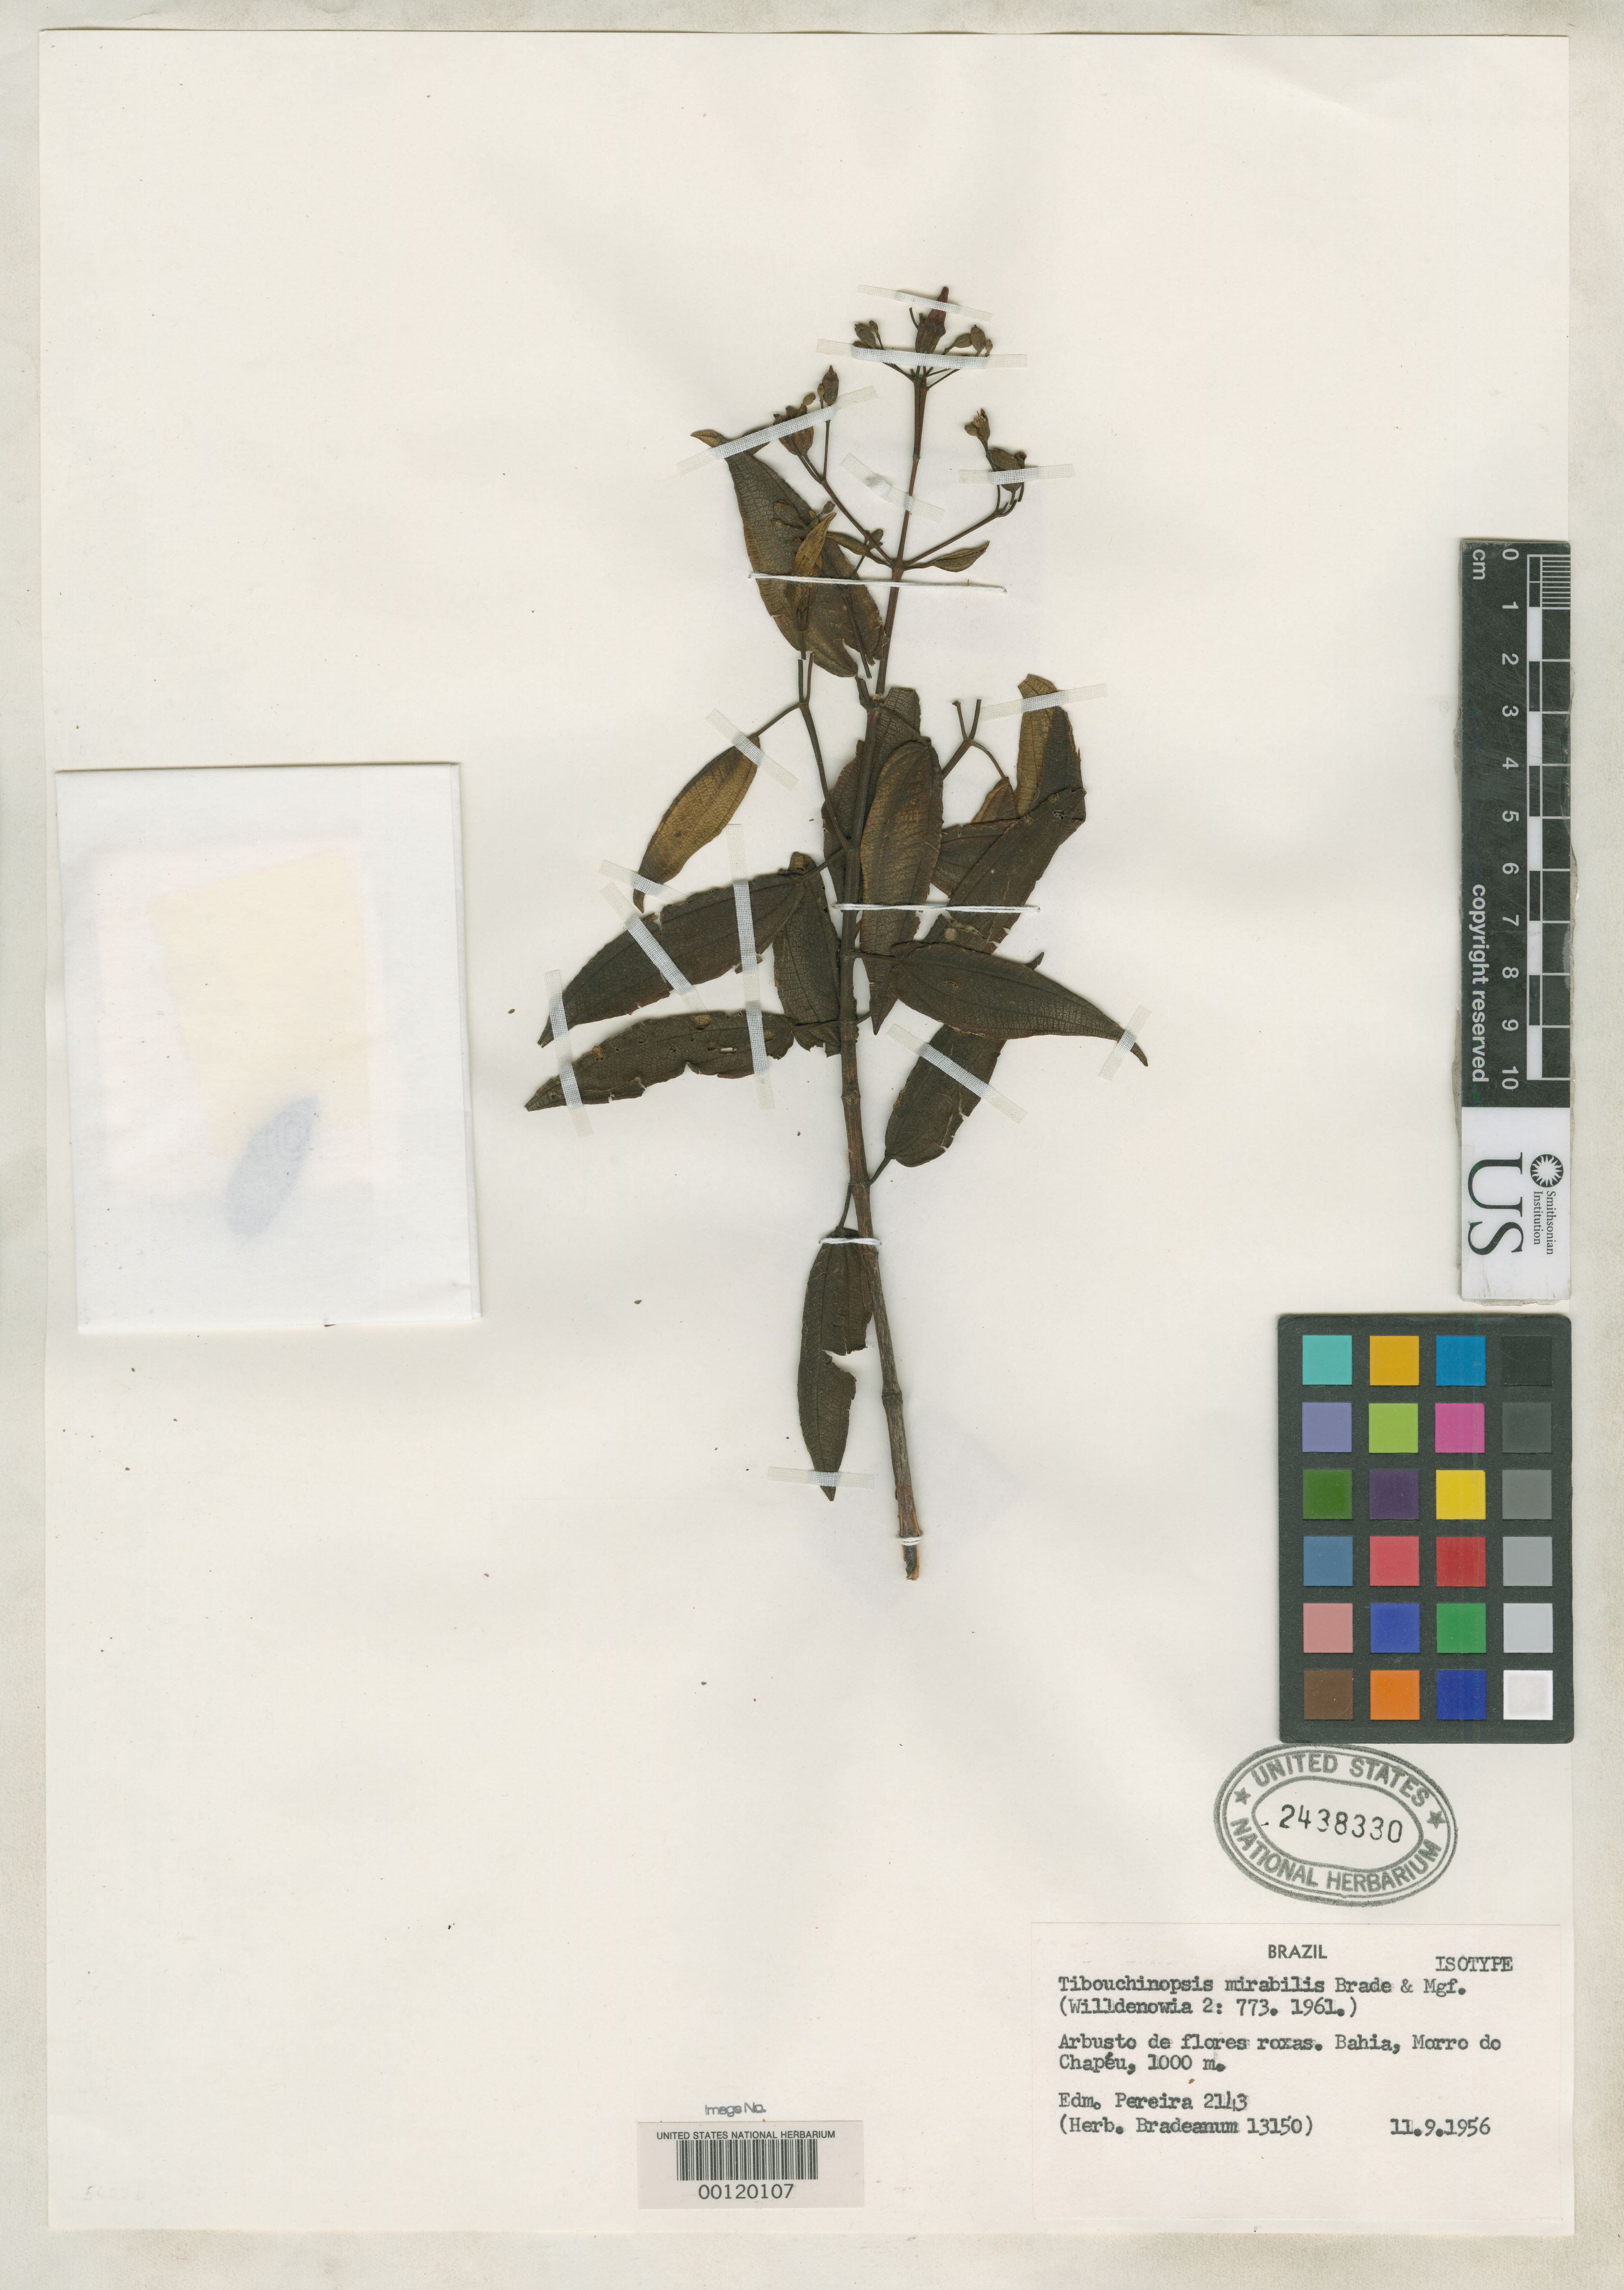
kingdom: Plantae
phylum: Tracheophyta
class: Magnoliopsida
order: Myrtales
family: Melastomataceae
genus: Tibouchinopsis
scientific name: Tibouchinopsis mirabilis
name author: Brade & Markgr.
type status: Isotype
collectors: E. Pereira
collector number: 2143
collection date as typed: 11 Sep 1956 or 09 Nov 1956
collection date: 1956-09-11 or 1956-11-09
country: Brazil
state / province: Bahia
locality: Morro do Chapeu.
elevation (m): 1000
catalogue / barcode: US 2438330